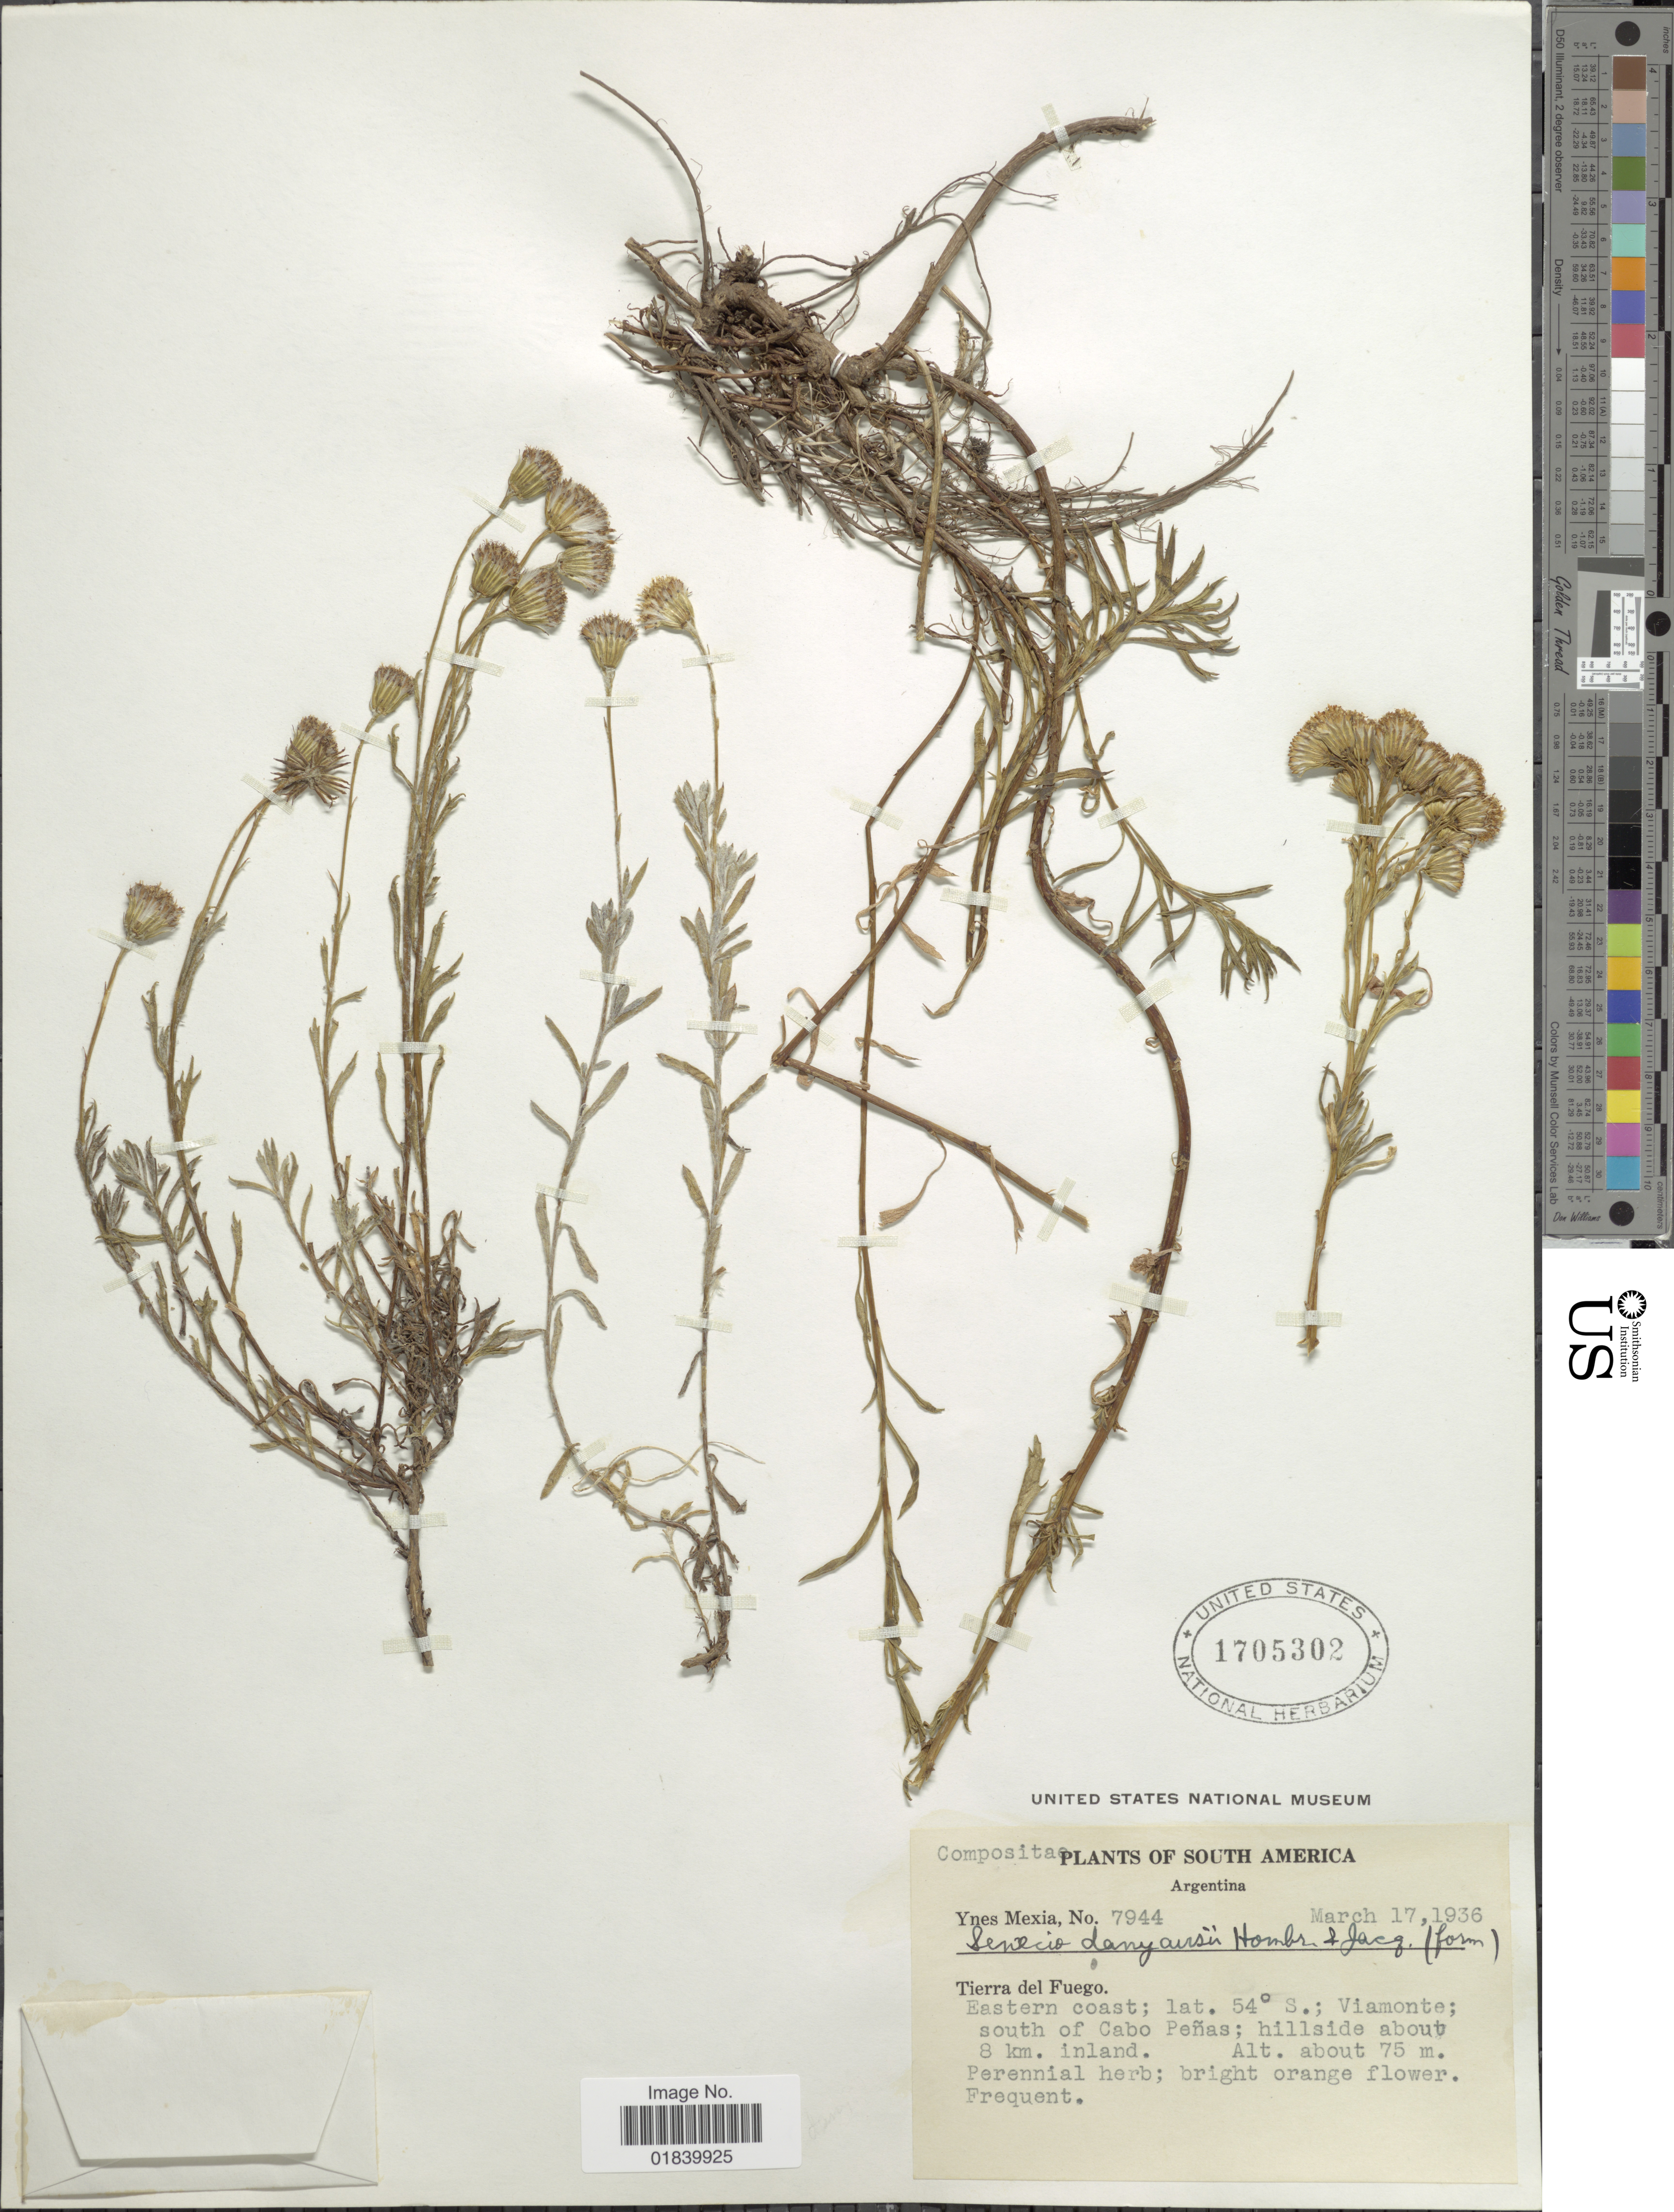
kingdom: Plantae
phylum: Tracheophyta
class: Magnoliopsida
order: Asterales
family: Asteraceae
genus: Senecio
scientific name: Senecio patagonicus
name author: Hook. & Arn.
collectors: Y. Mexia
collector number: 7944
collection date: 1936-03-17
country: Argentina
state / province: Tierra del Fuego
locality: Tierra del Fuego. Eastern coast, Viamonte south of Cabo Penas. hillside about 8 km. inland.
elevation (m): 75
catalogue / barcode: US 1705302